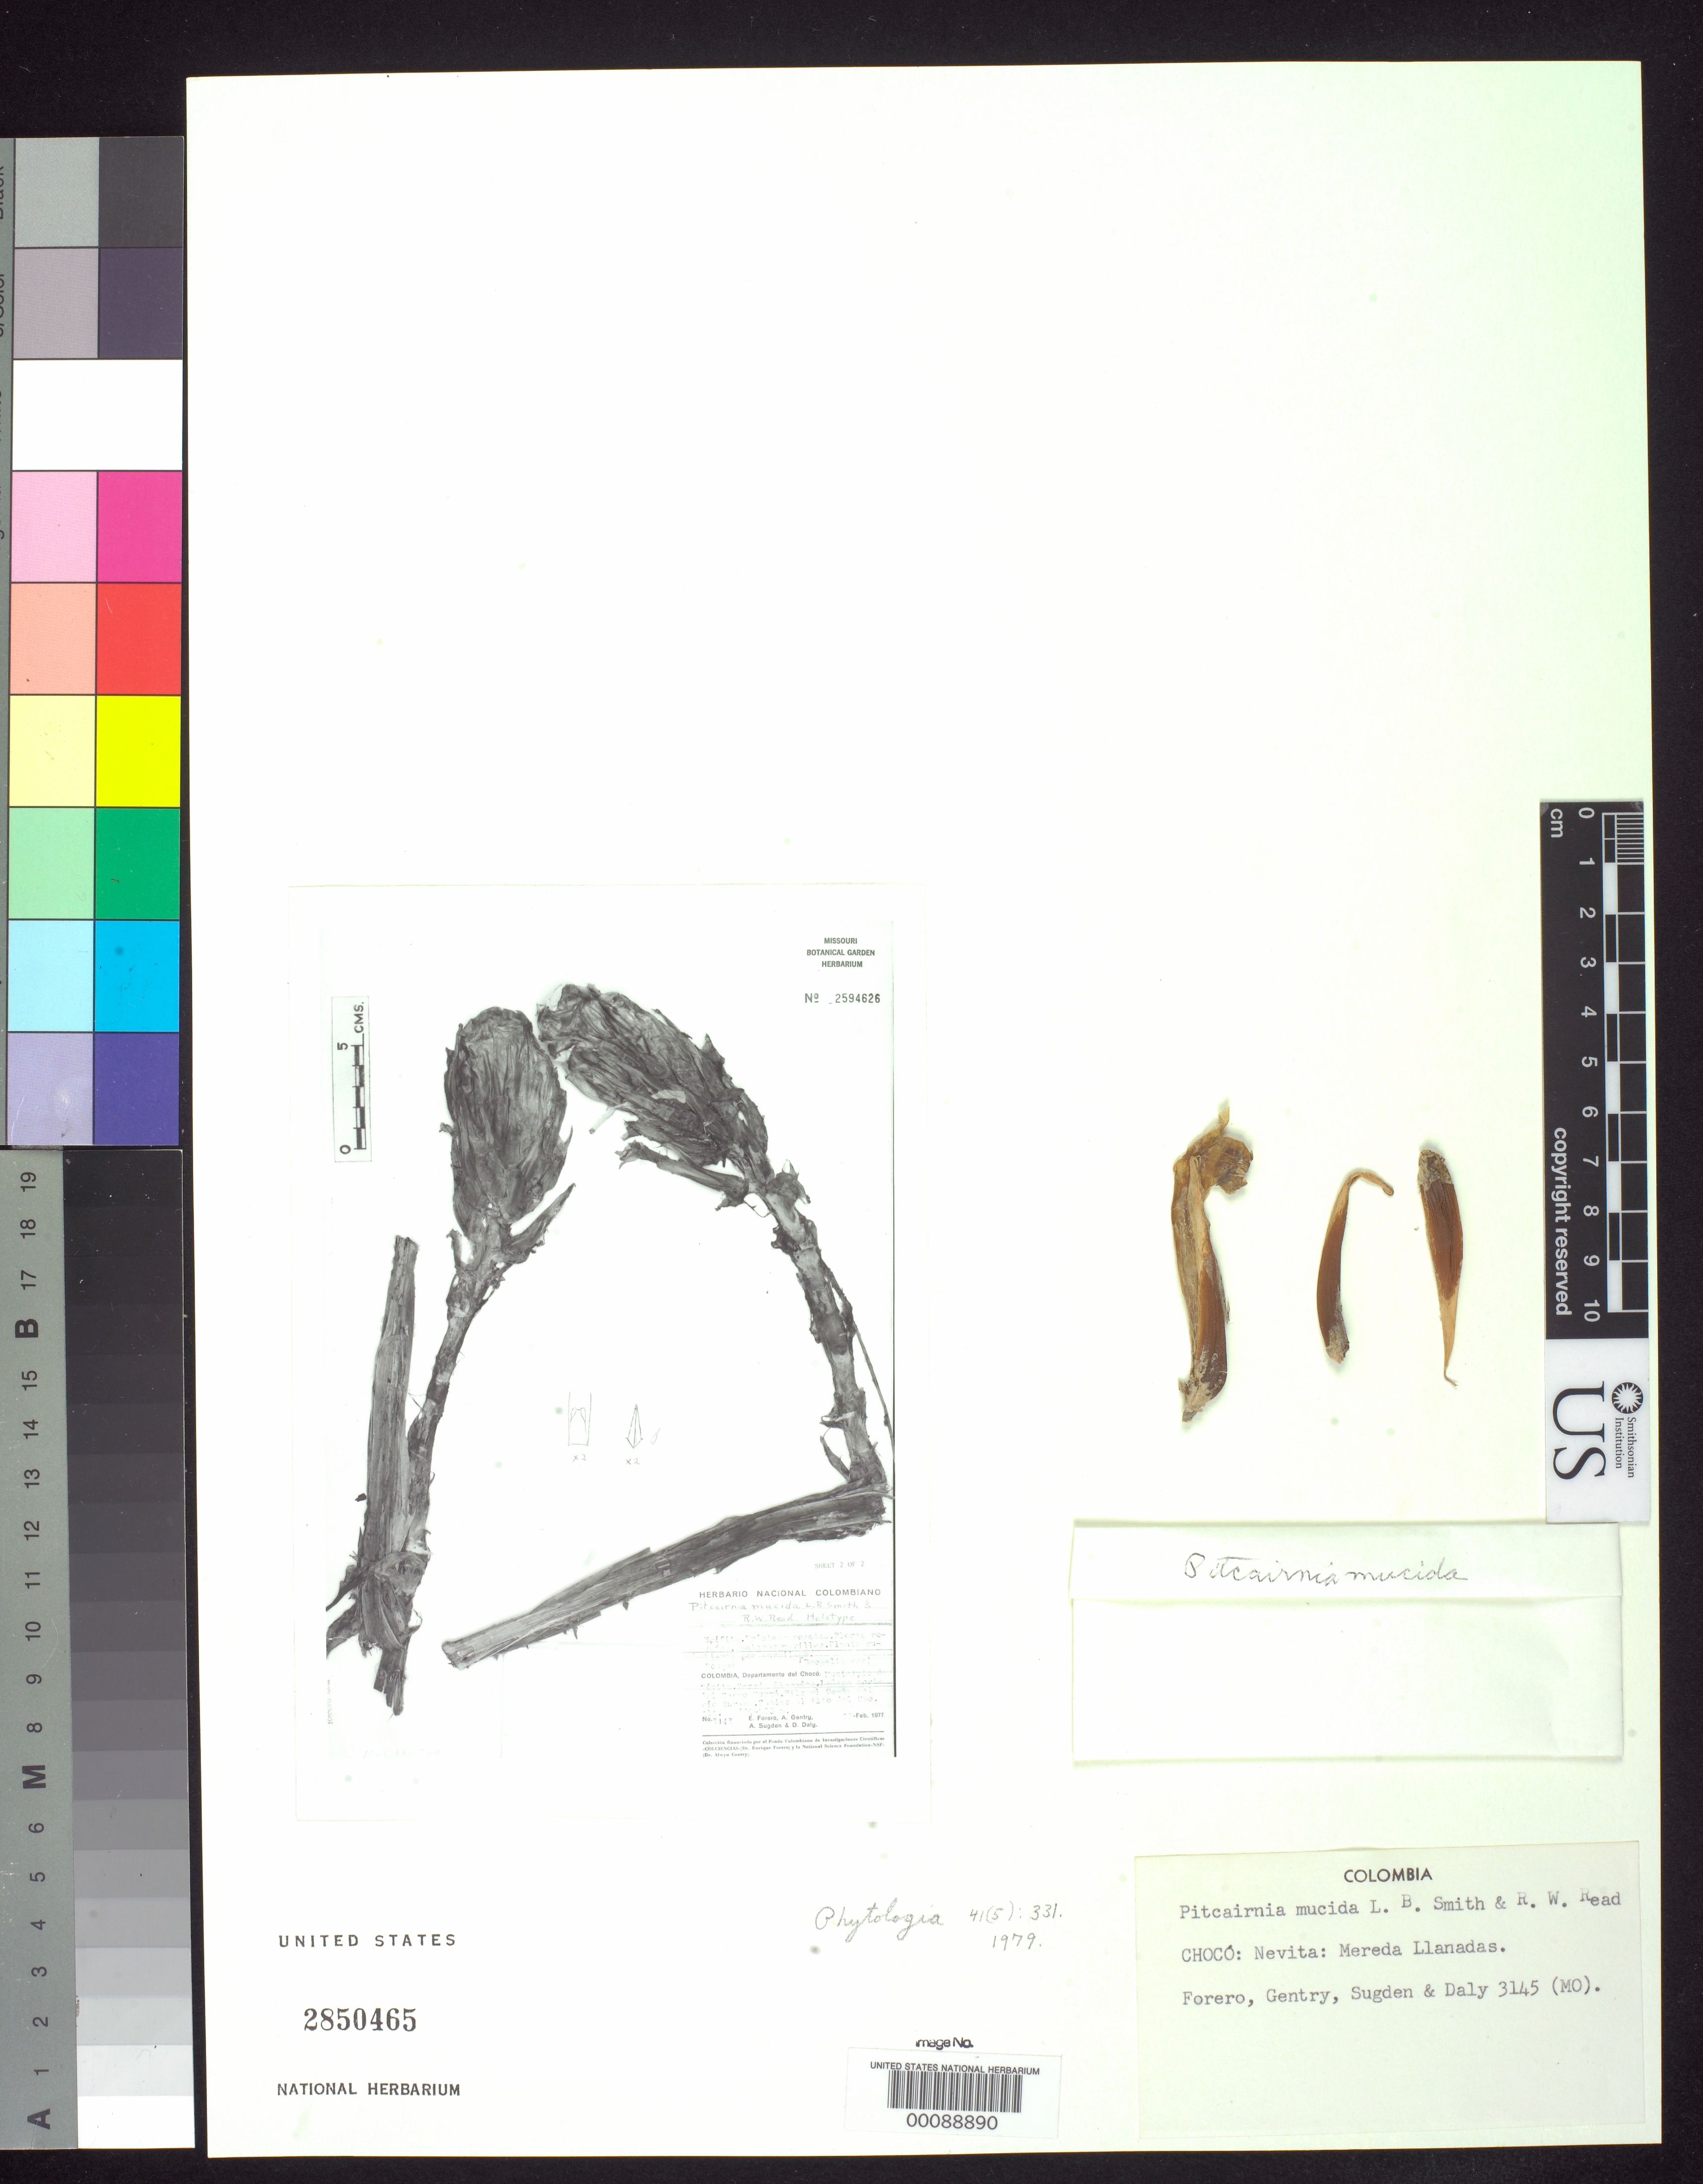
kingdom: Plantae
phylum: Tracheophyta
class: Liliopsida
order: Poales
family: Bromeliaceae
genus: Pitcairnia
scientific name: Pitcairnia mucida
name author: L.B. Sm. & Read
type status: Type Fragment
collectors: E. Forero, A. Gemtry, -. Sugden & -. Daly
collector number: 3145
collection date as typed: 22 Feb 1977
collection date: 1977-02-22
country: Colombia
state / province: Chocó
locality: Nevita, Mereda Llanadas.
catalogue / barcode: US 2850465